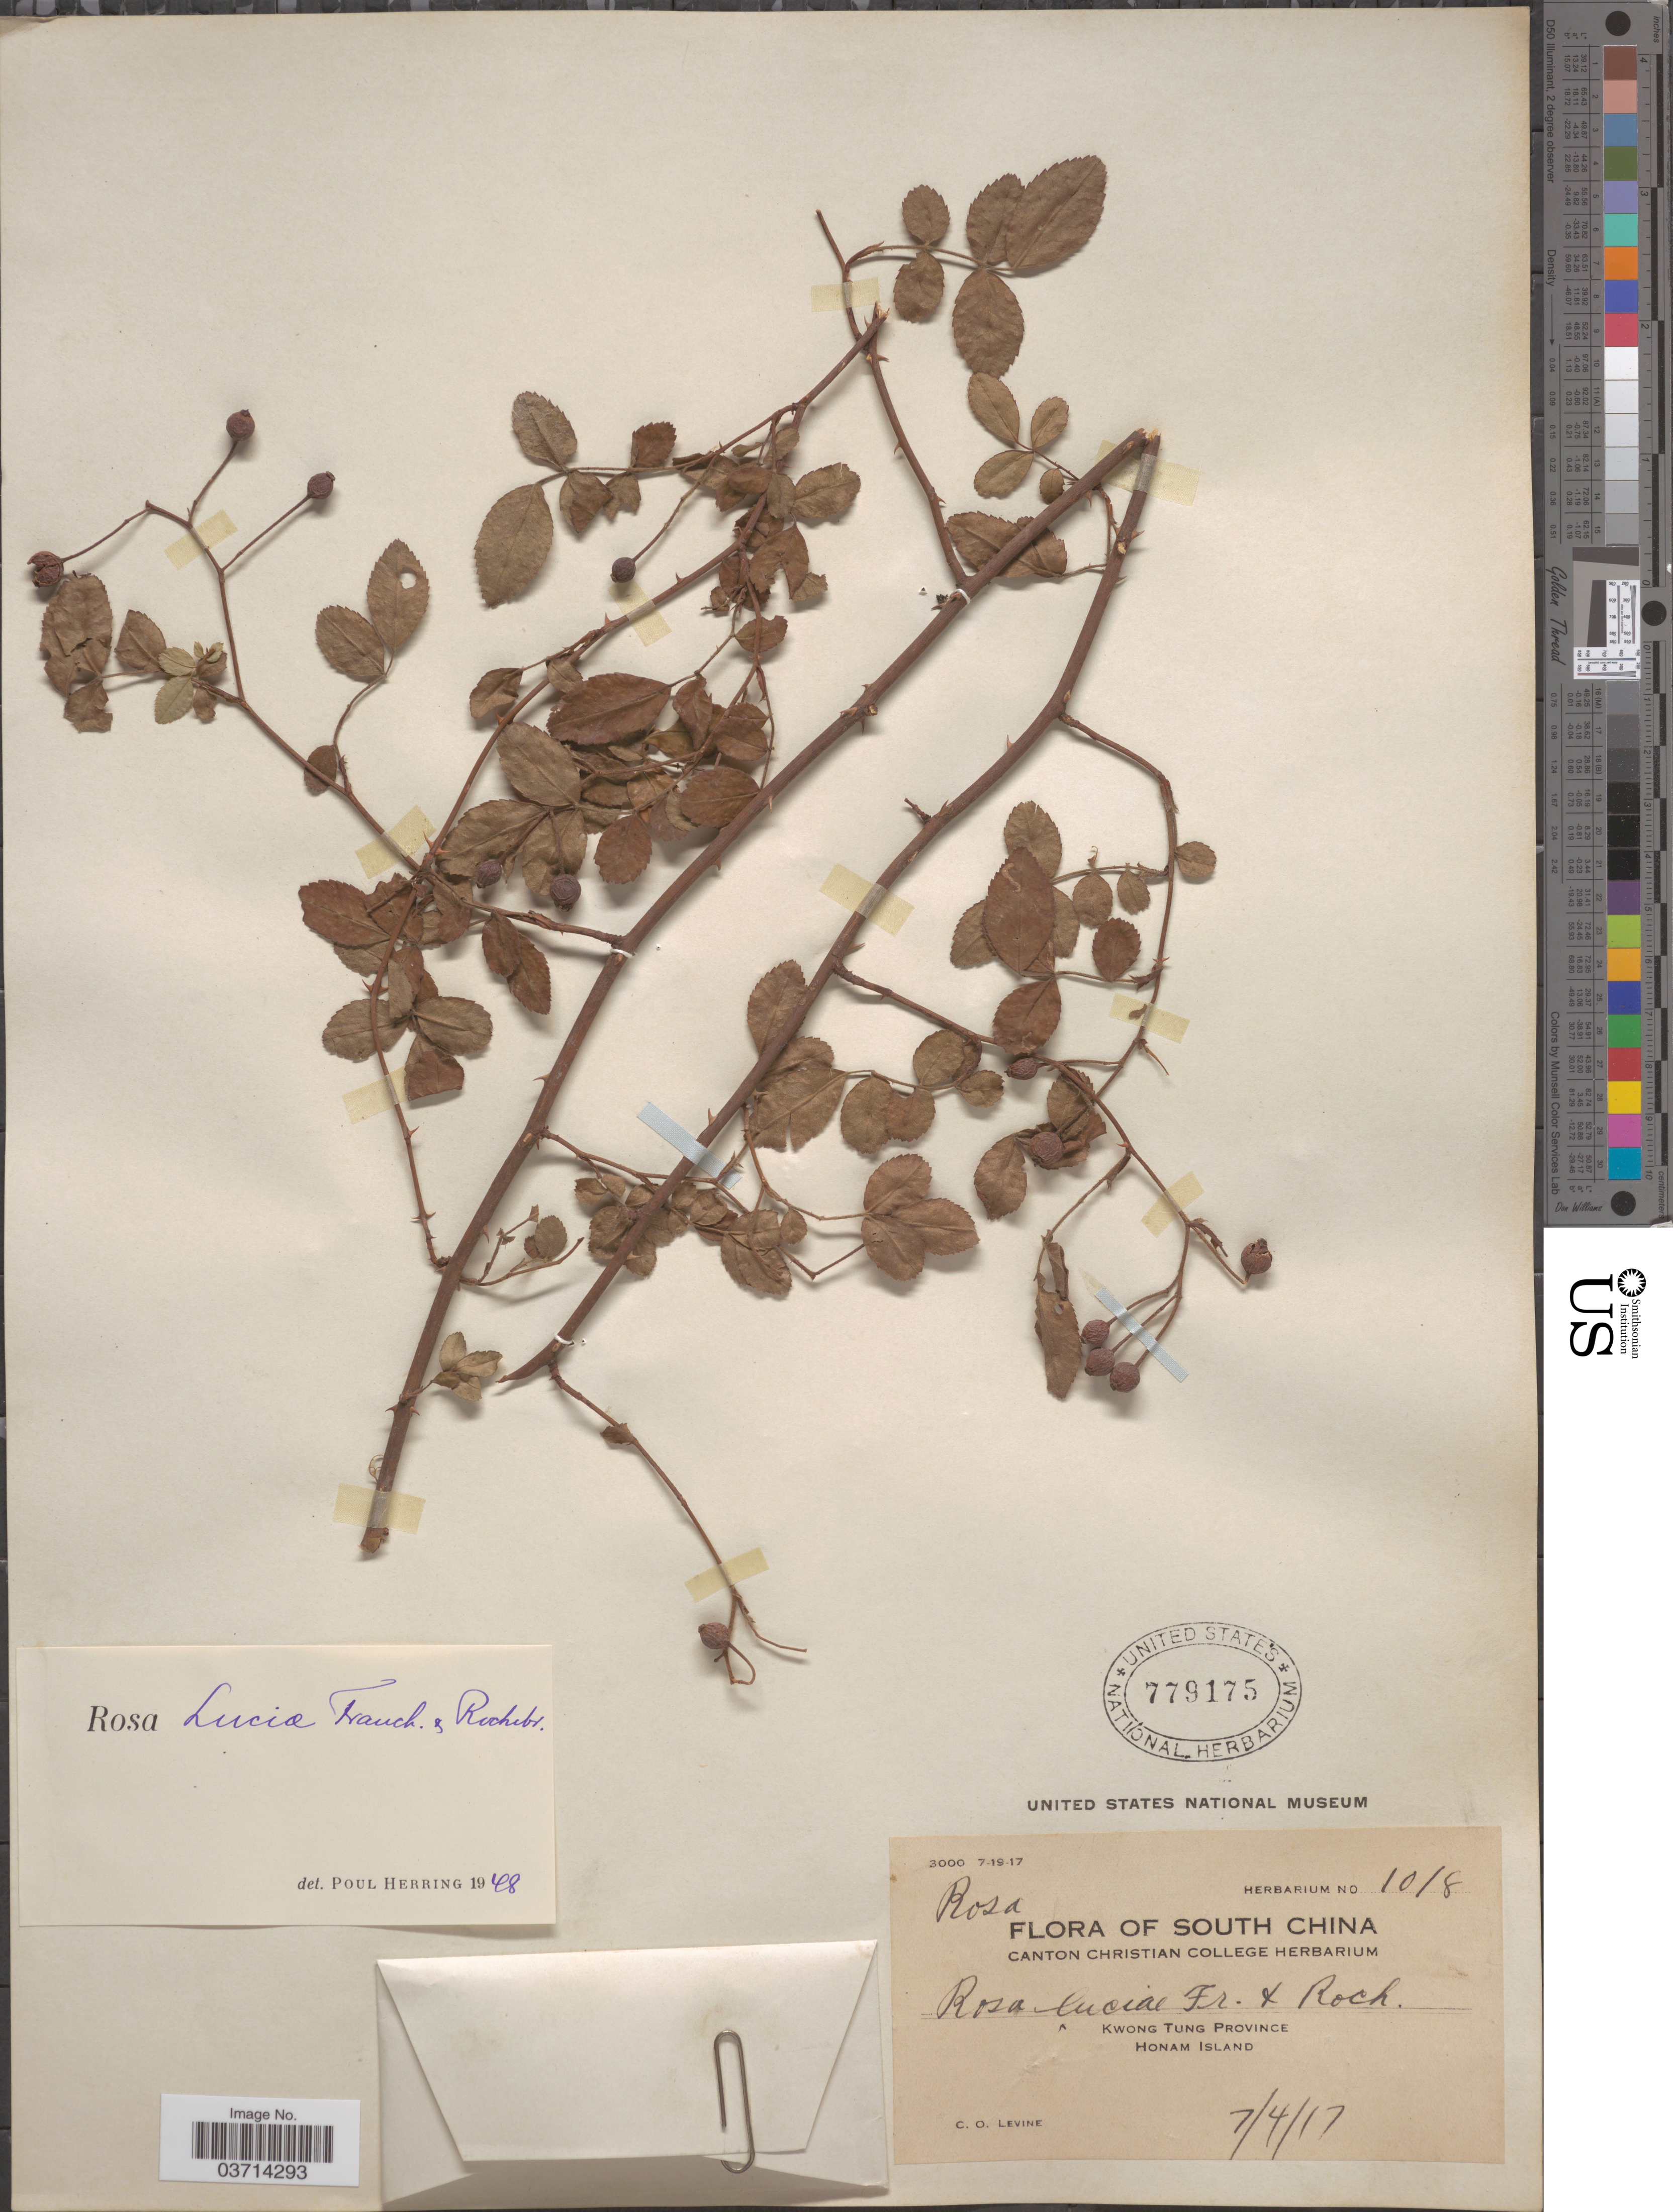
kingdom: Plantae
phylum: Tracheophyta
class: Magnoliopsida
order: Rosales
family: Rosaceae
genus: Rosa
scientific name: Rosa luciae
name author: Franch. & Rochebr.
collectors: C. O. Levine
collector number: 1018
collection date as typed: Transcribed d/m/y: 7/4/17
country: China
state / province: Guangdong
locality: Kwong Tung Province. Honam Island.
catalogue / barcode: US 779175